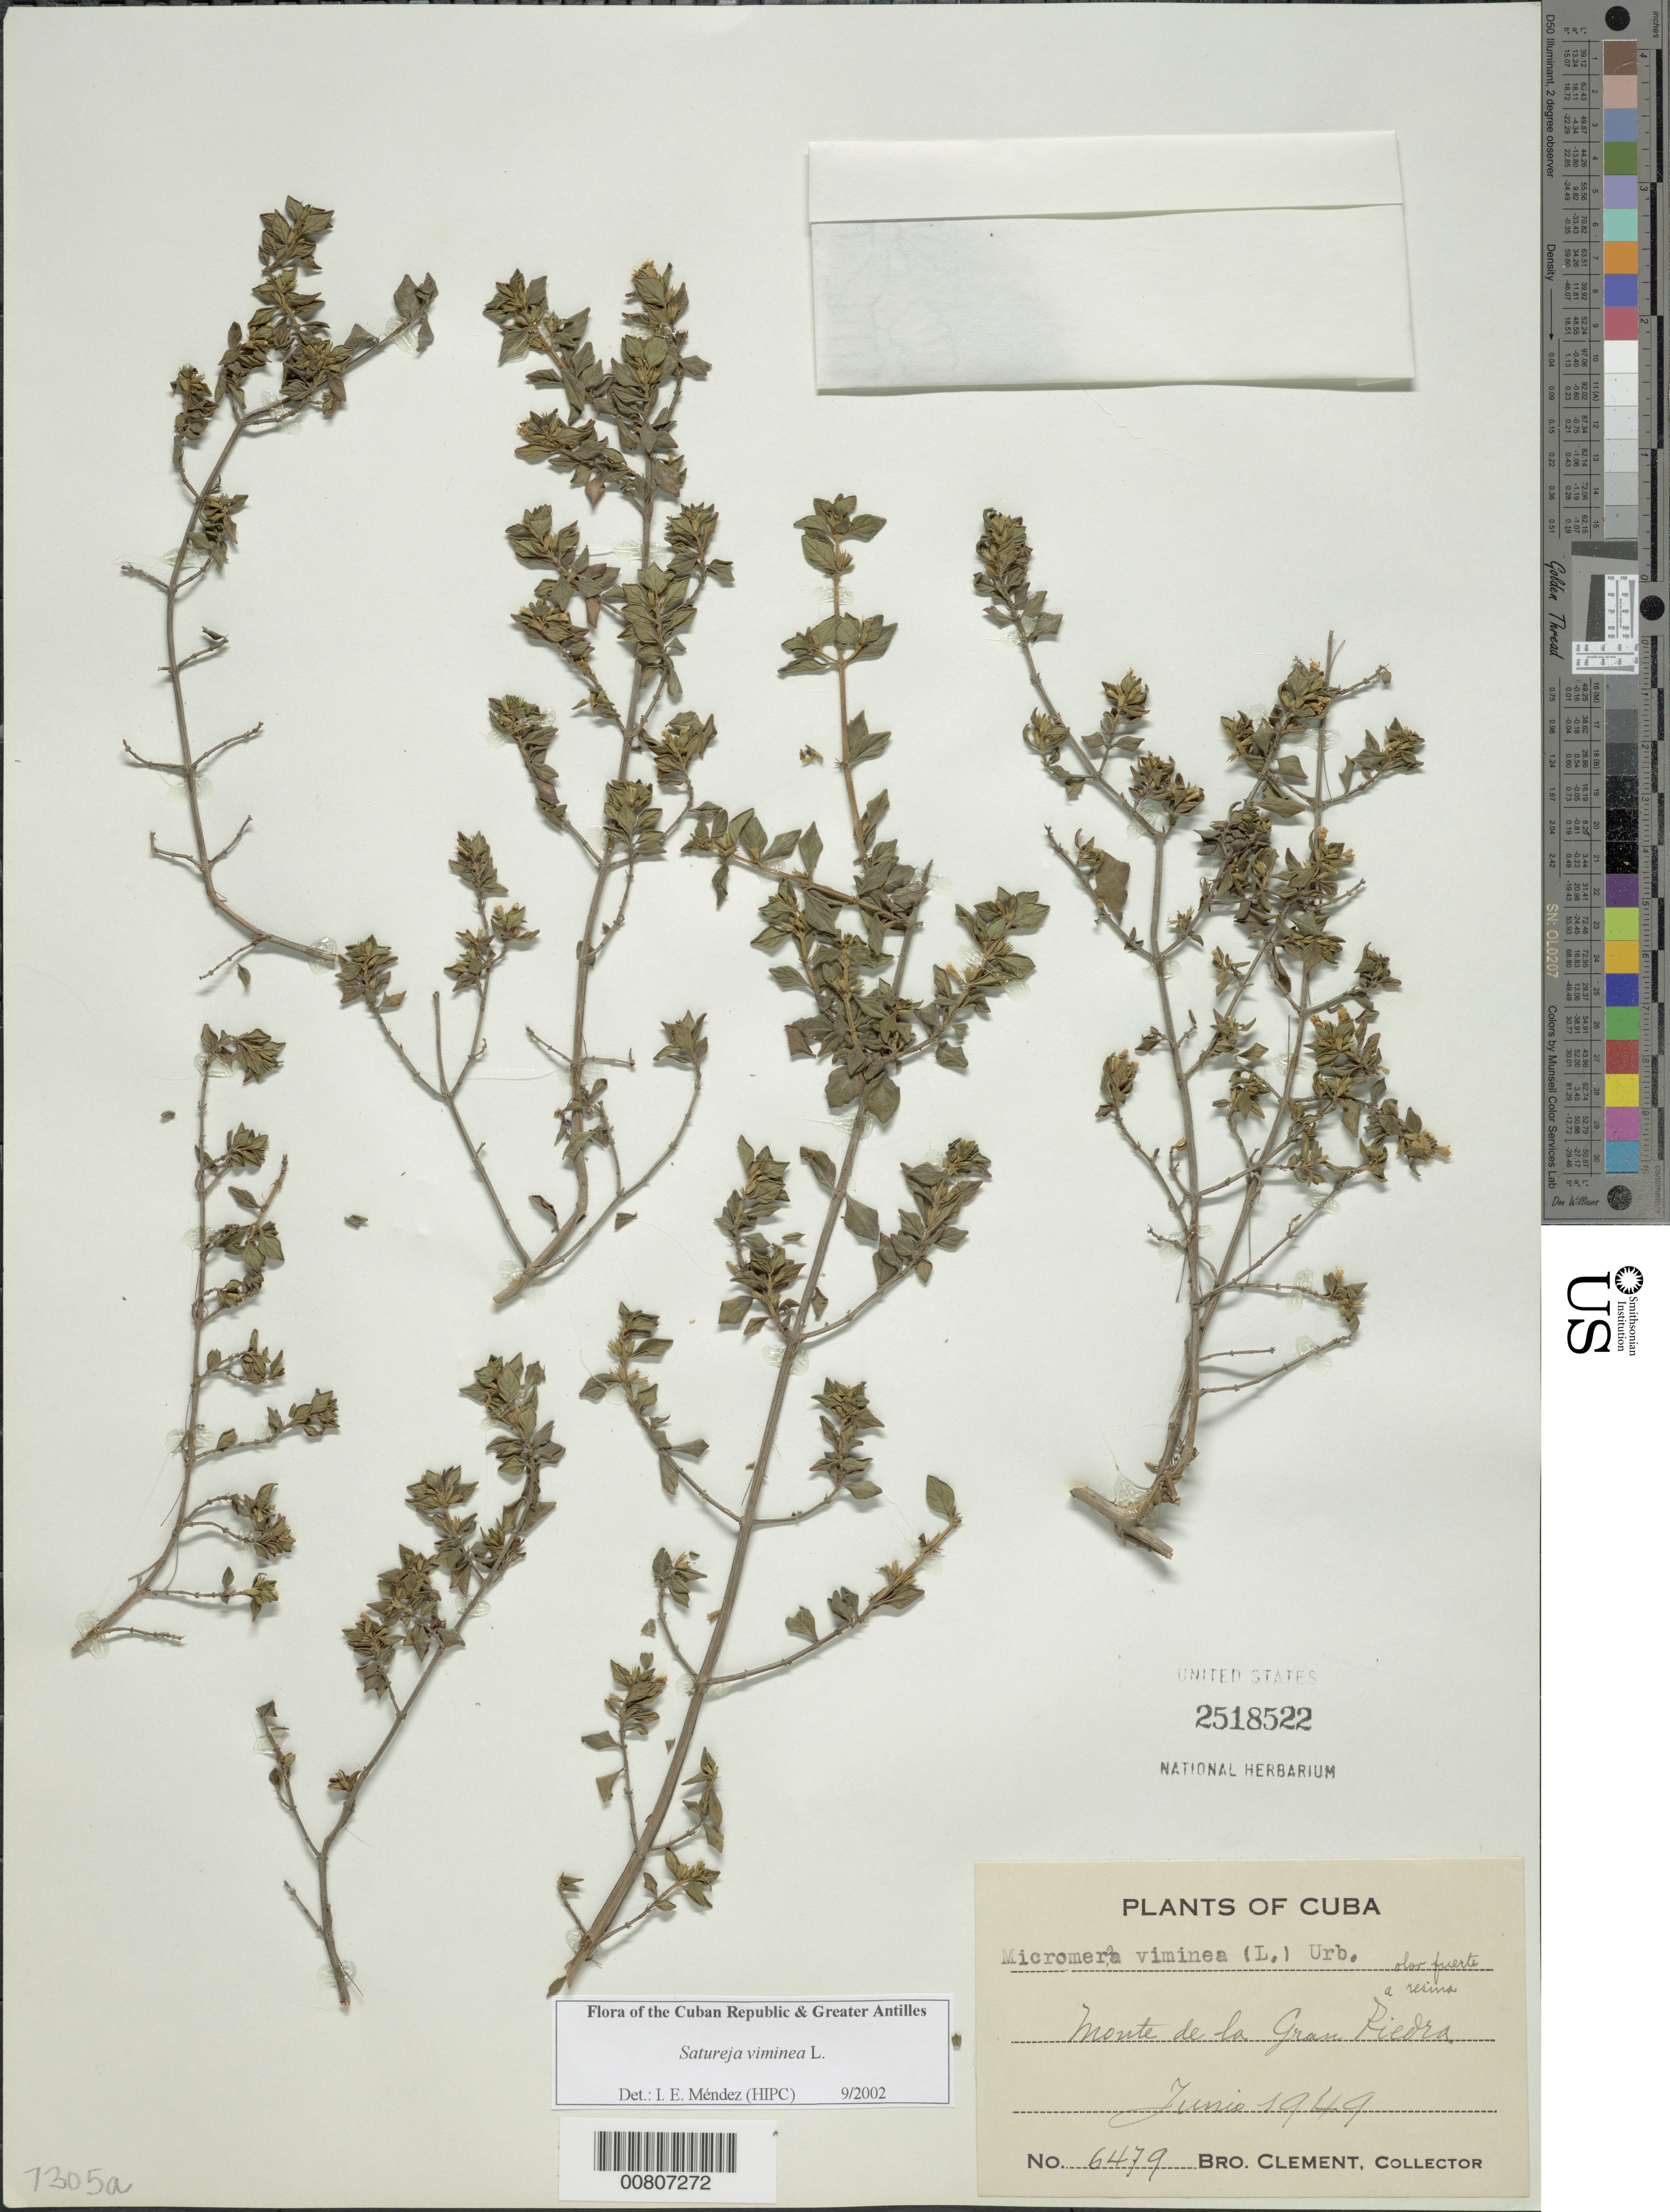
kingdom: Plantae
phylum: Tracheophyta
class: Magnoliopsida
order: Lamiales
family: Lamiaceae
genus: Clinopodium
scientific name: Clinopodium vimineum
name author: (L.) Kuntze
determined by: Méndez, Isidro E., (HIPC)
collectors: Bro. Clemente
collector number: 6479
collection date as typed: Jun 1949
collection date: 1949-06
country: Cuba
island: Cuba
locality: Monte de la Gran Piedra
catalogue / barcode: US 2518522